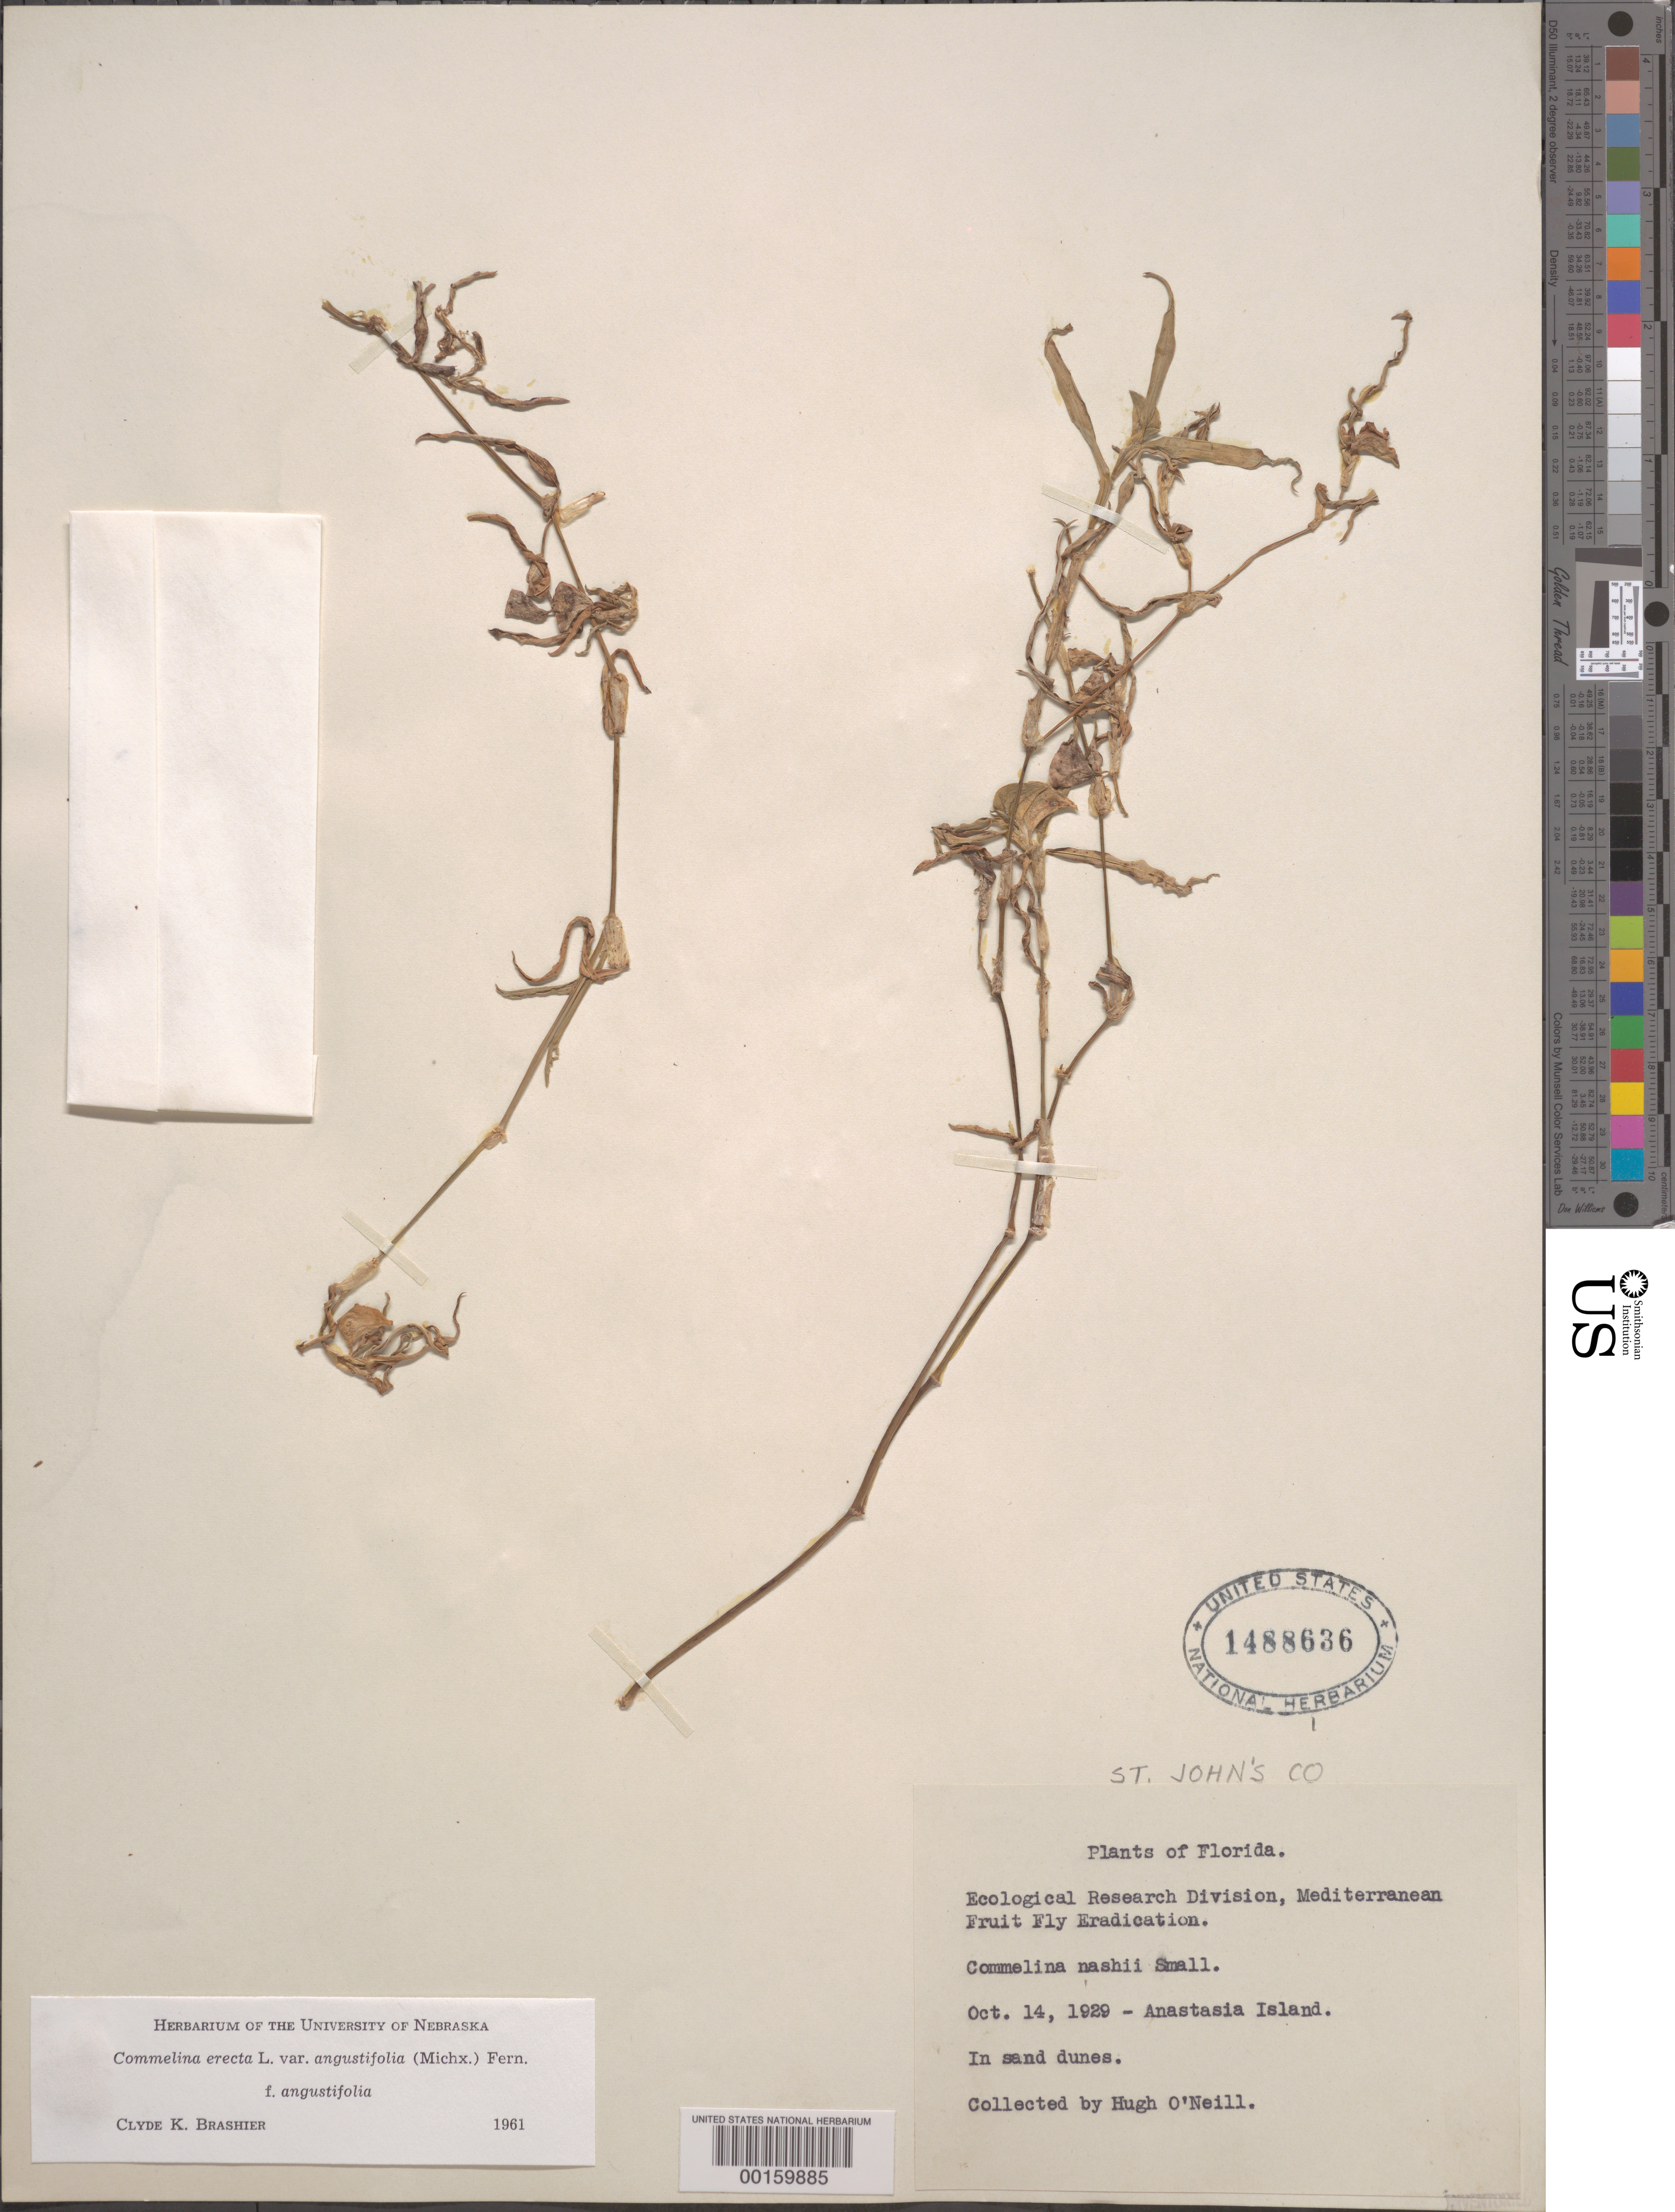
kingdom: Plantae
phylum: Tracheophyta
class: Liliopsida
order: Commelinales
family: Commelinaceae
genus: Commelina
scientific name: Commelina erecta var. angustifolia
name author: (Michx.) Fernald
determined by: Brashier, C. K.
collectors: H. O'Neill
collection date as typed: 14 Oct 1929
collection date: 1929-10-14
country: United States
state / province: Florida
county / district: Saint Johns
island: Anastasia Island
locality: Anastasia island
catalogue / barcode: US 1488636